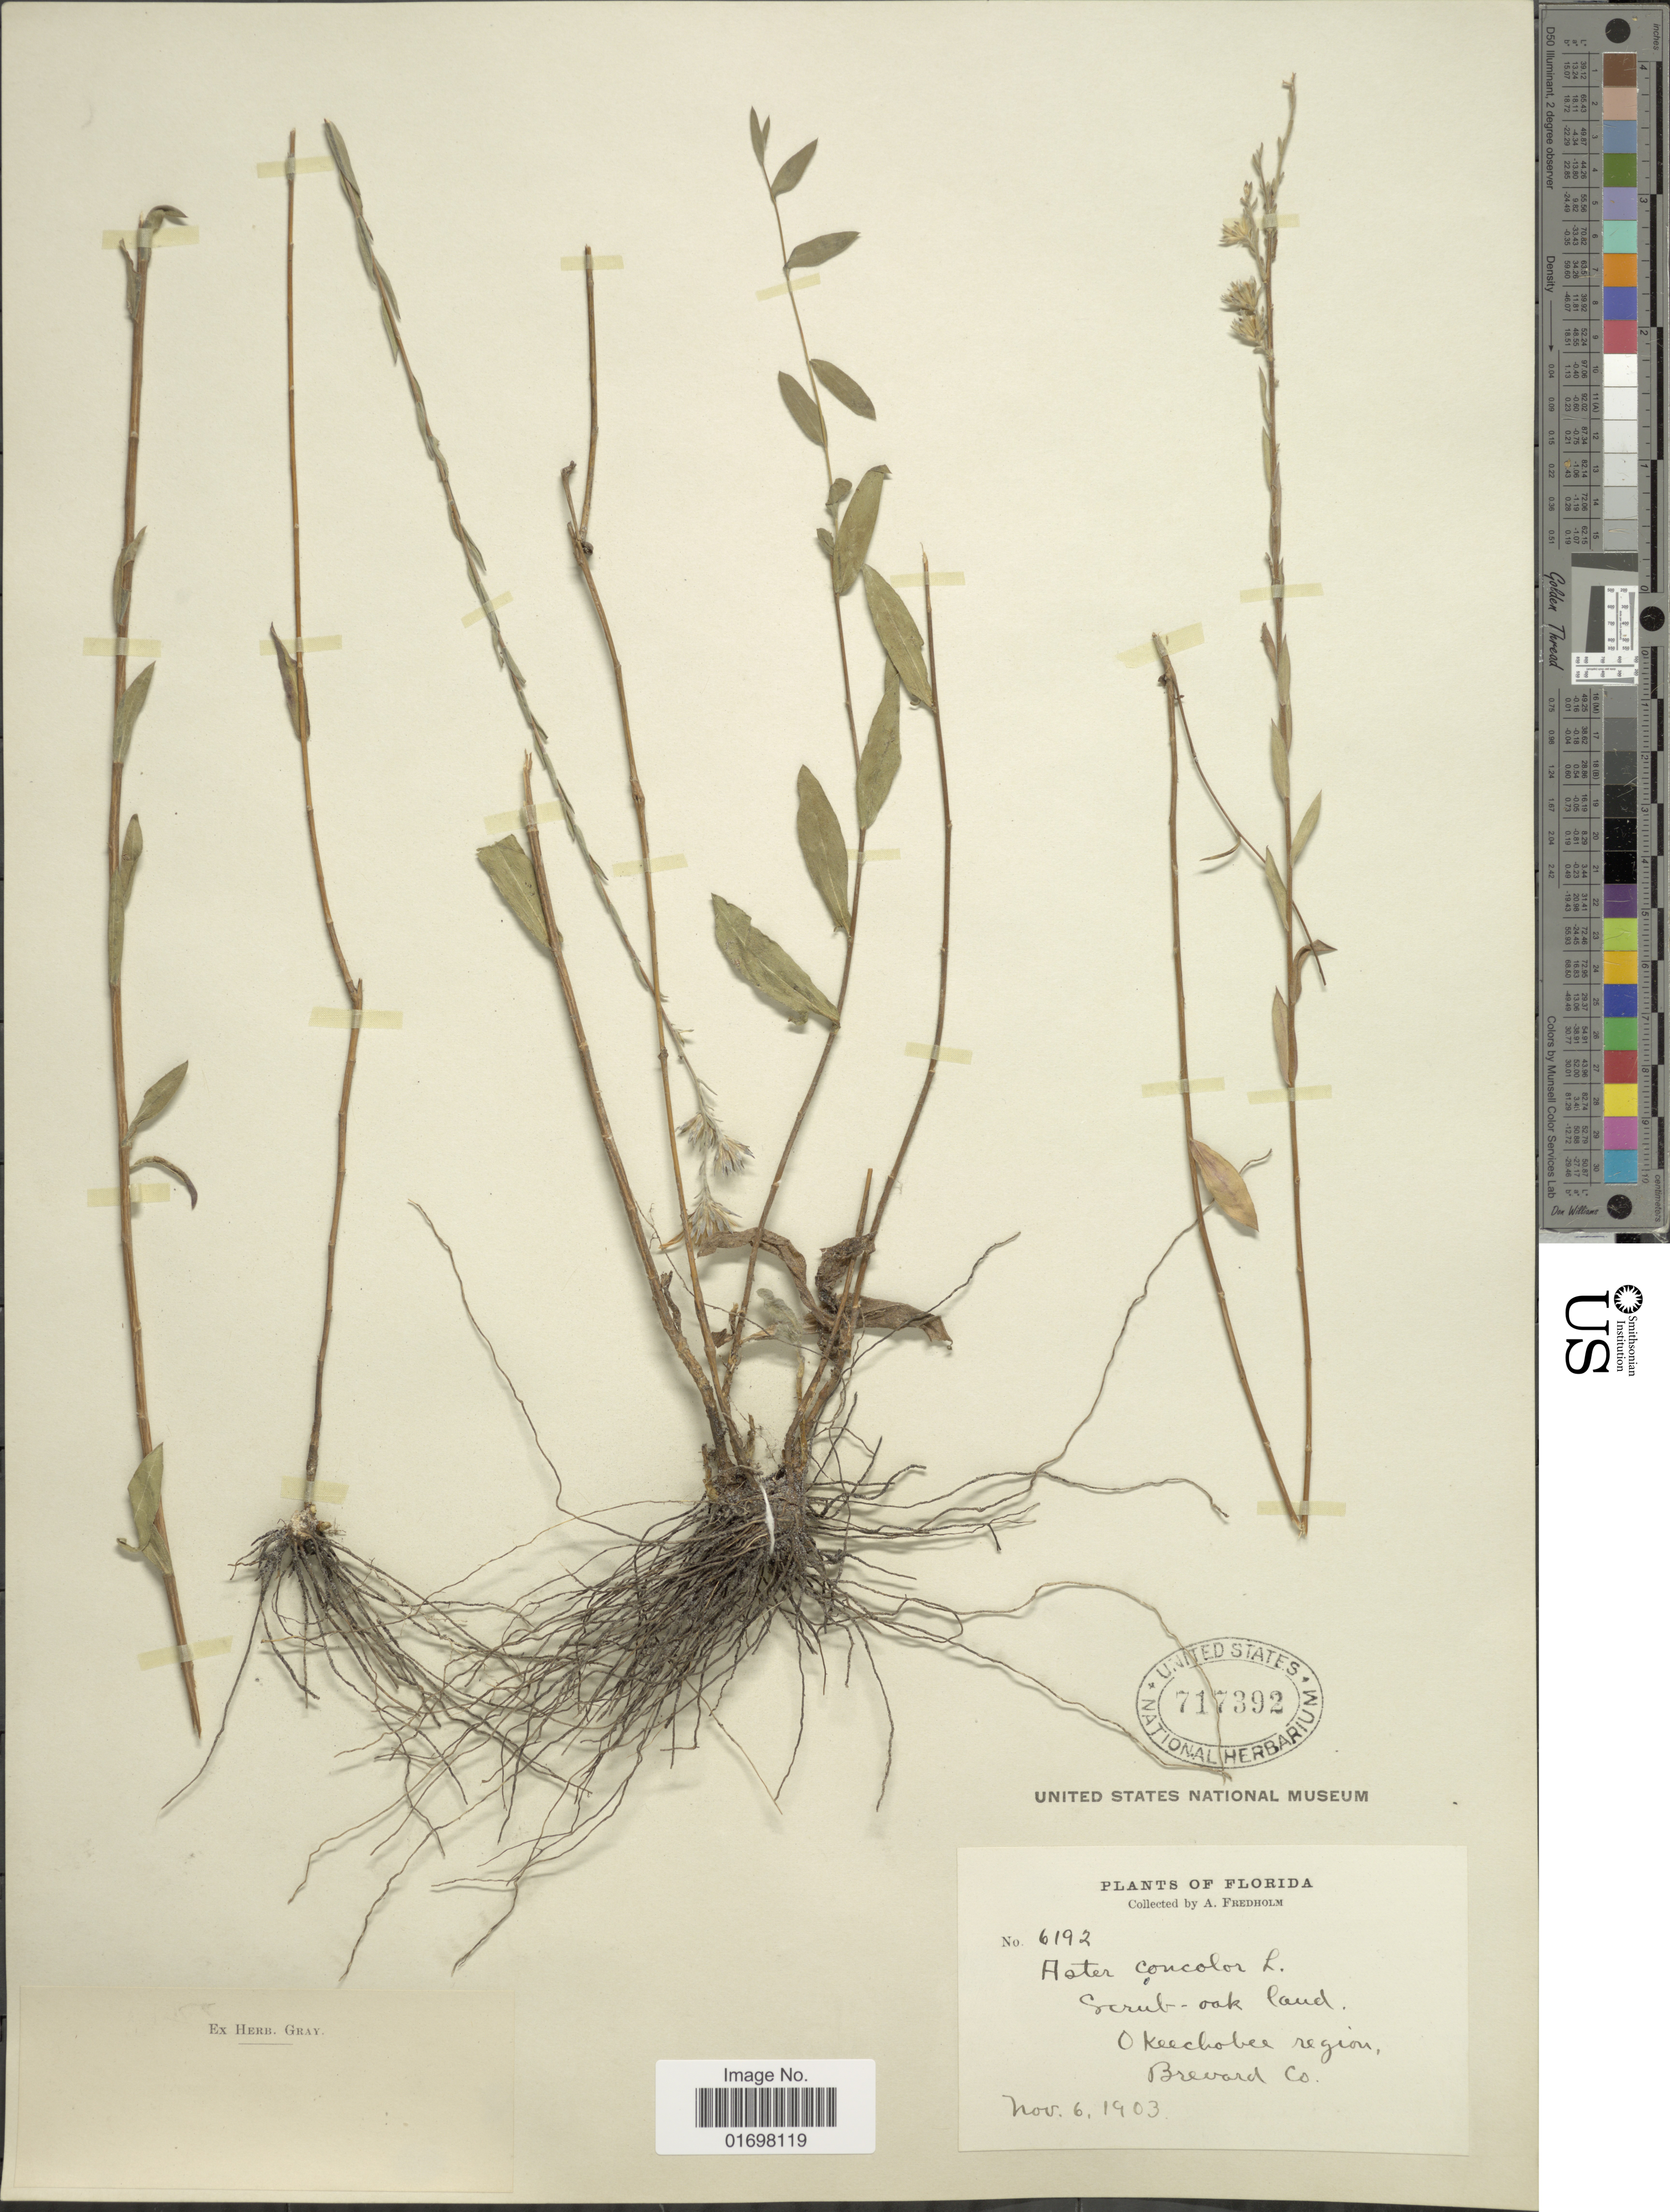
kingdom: Plantae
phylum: Tracheophyta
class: Magnoliopsida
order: Asterales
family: Asteraceae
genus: Symphyotrichum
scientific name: Symphyotrichum concolor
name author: (L.) G.L. Nesom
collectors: A. Fredholm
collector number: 6192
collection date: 1903-11-06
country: United States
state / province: Florida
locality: OKeechobee region Brevard Co.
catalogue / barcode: US 717392